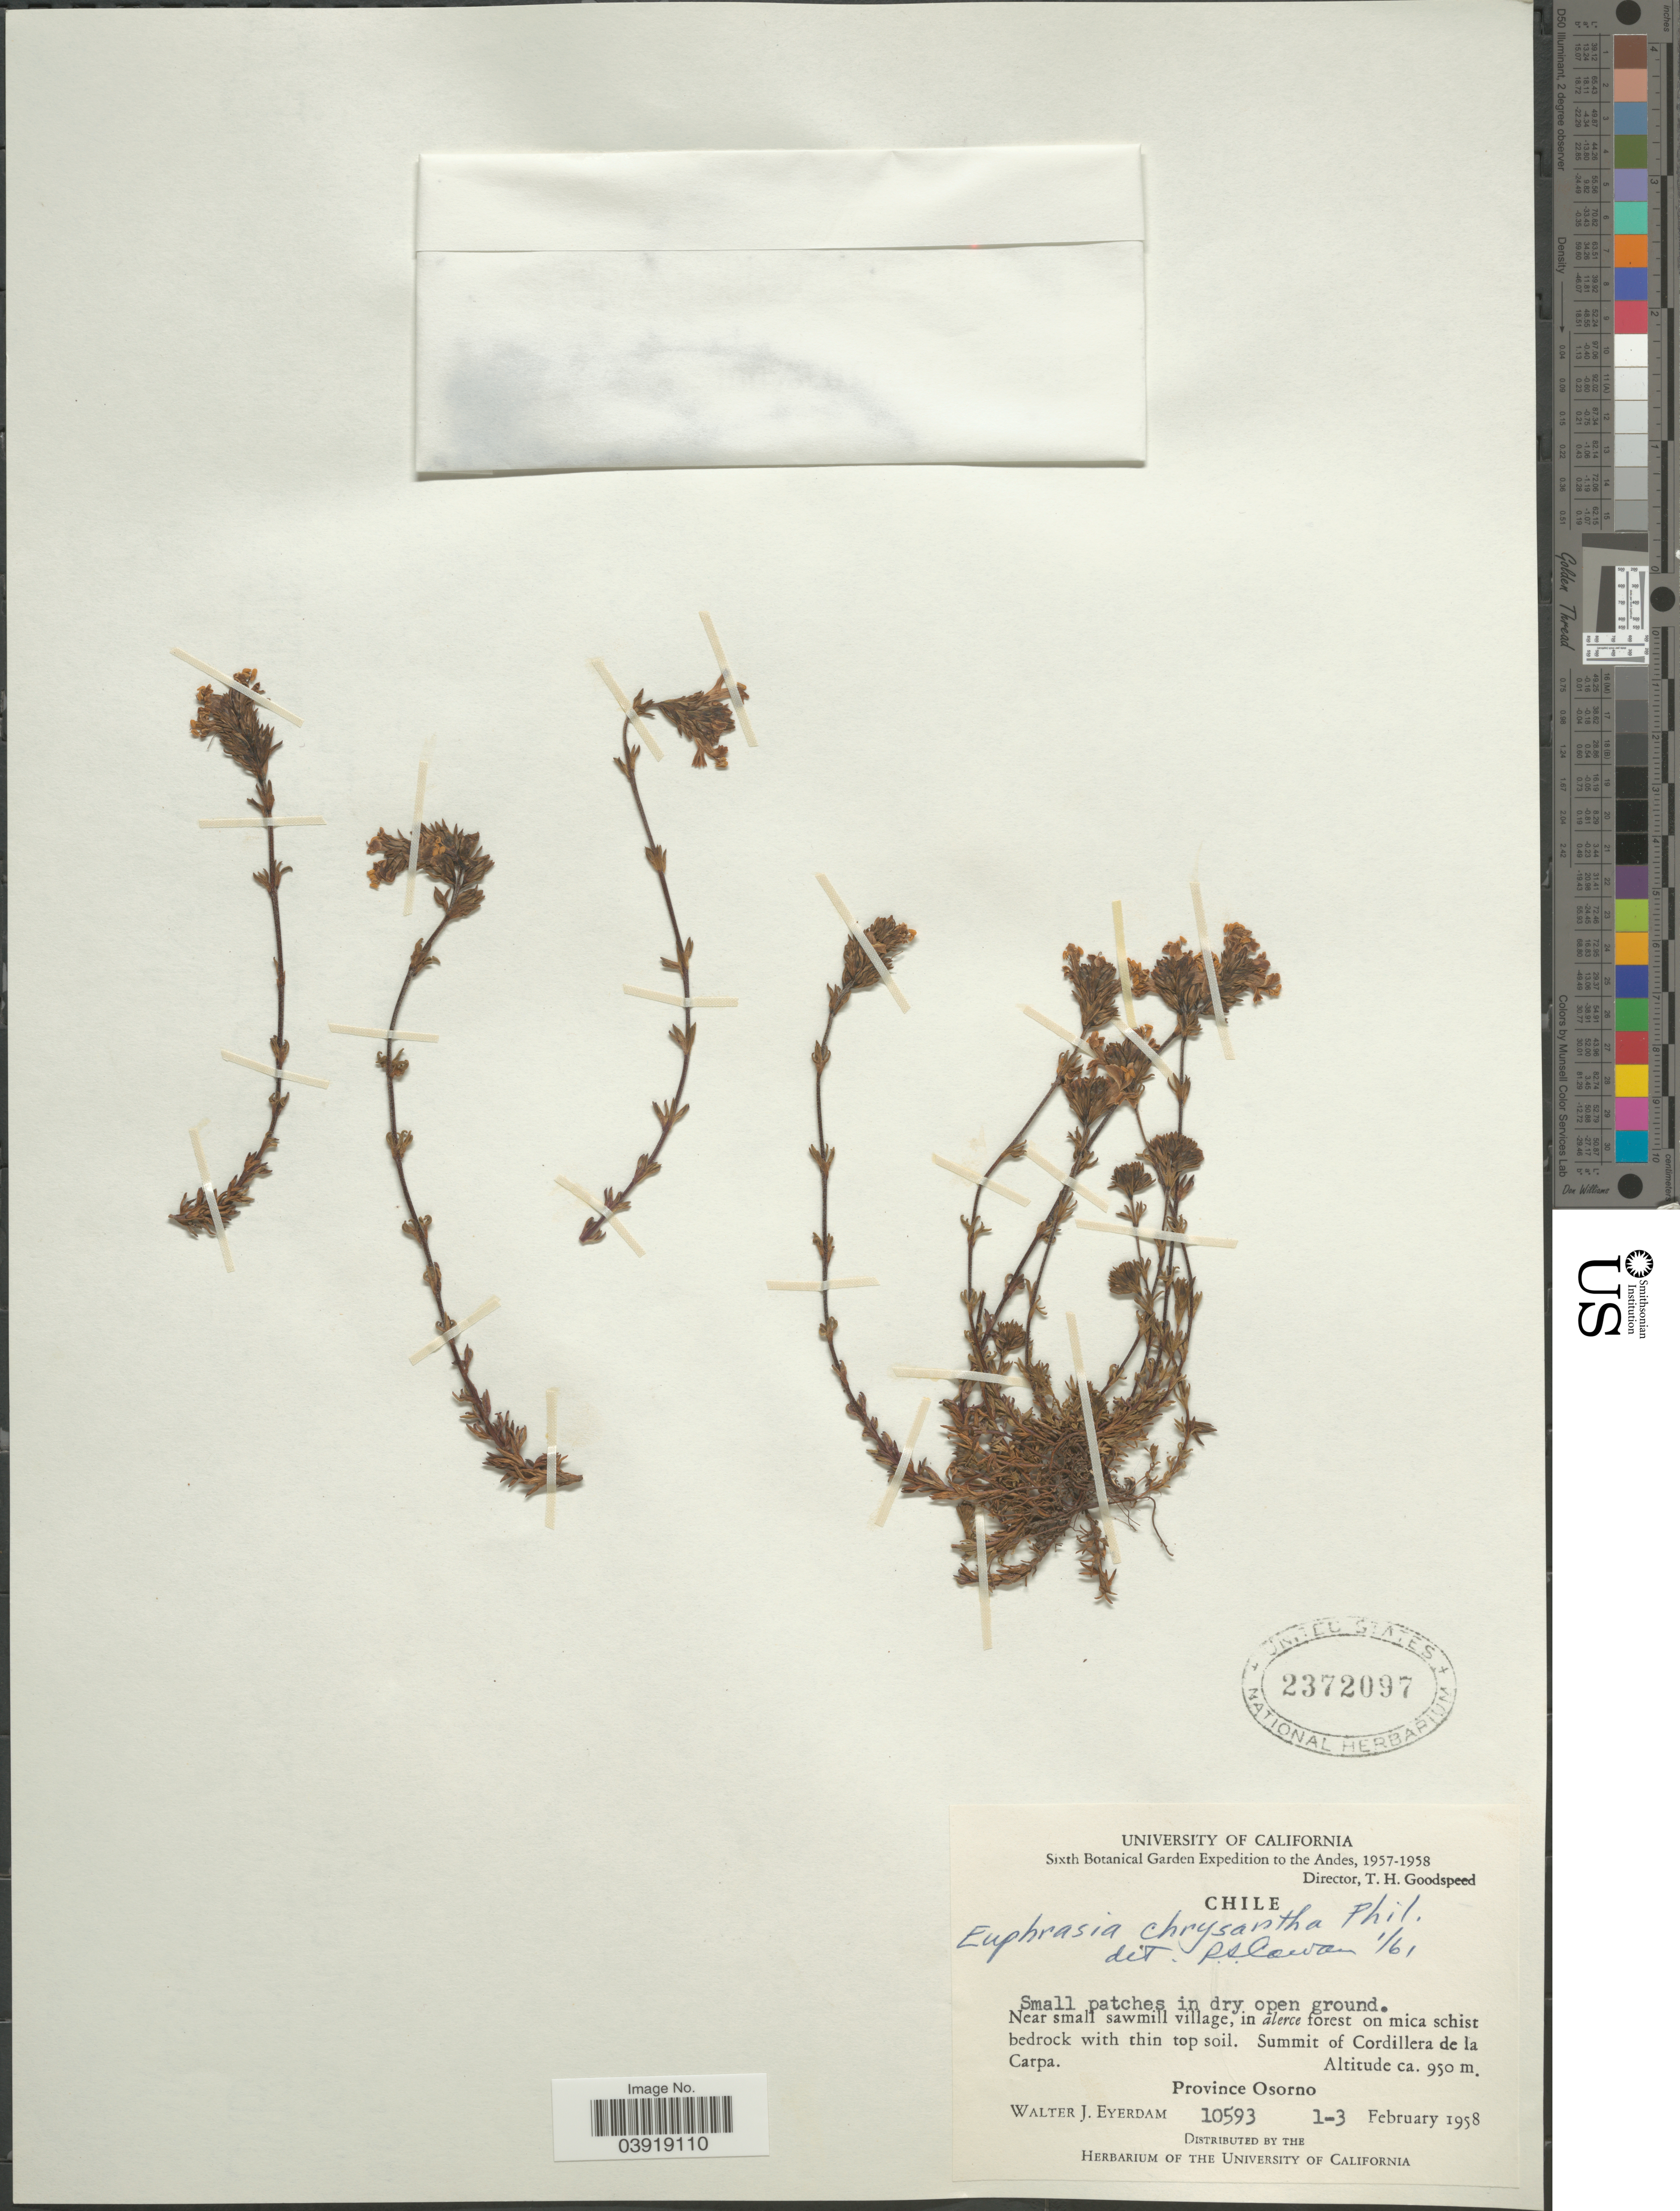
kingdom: Plantae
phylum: Tracheophyta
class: Magnoliopsida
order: Lamiales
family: Orobanchaceae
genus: Euphrasia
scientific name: Euphrasia chrysantha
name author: Phil.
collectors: W. J. Eyerdam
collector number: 10593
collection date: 1958-02-01/1958-02-03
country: Chile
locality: Andes. Near small sawmill village. Summit of Cordillera de la Carpa. Province Osorno.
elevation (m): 950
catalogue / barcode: US 2372097